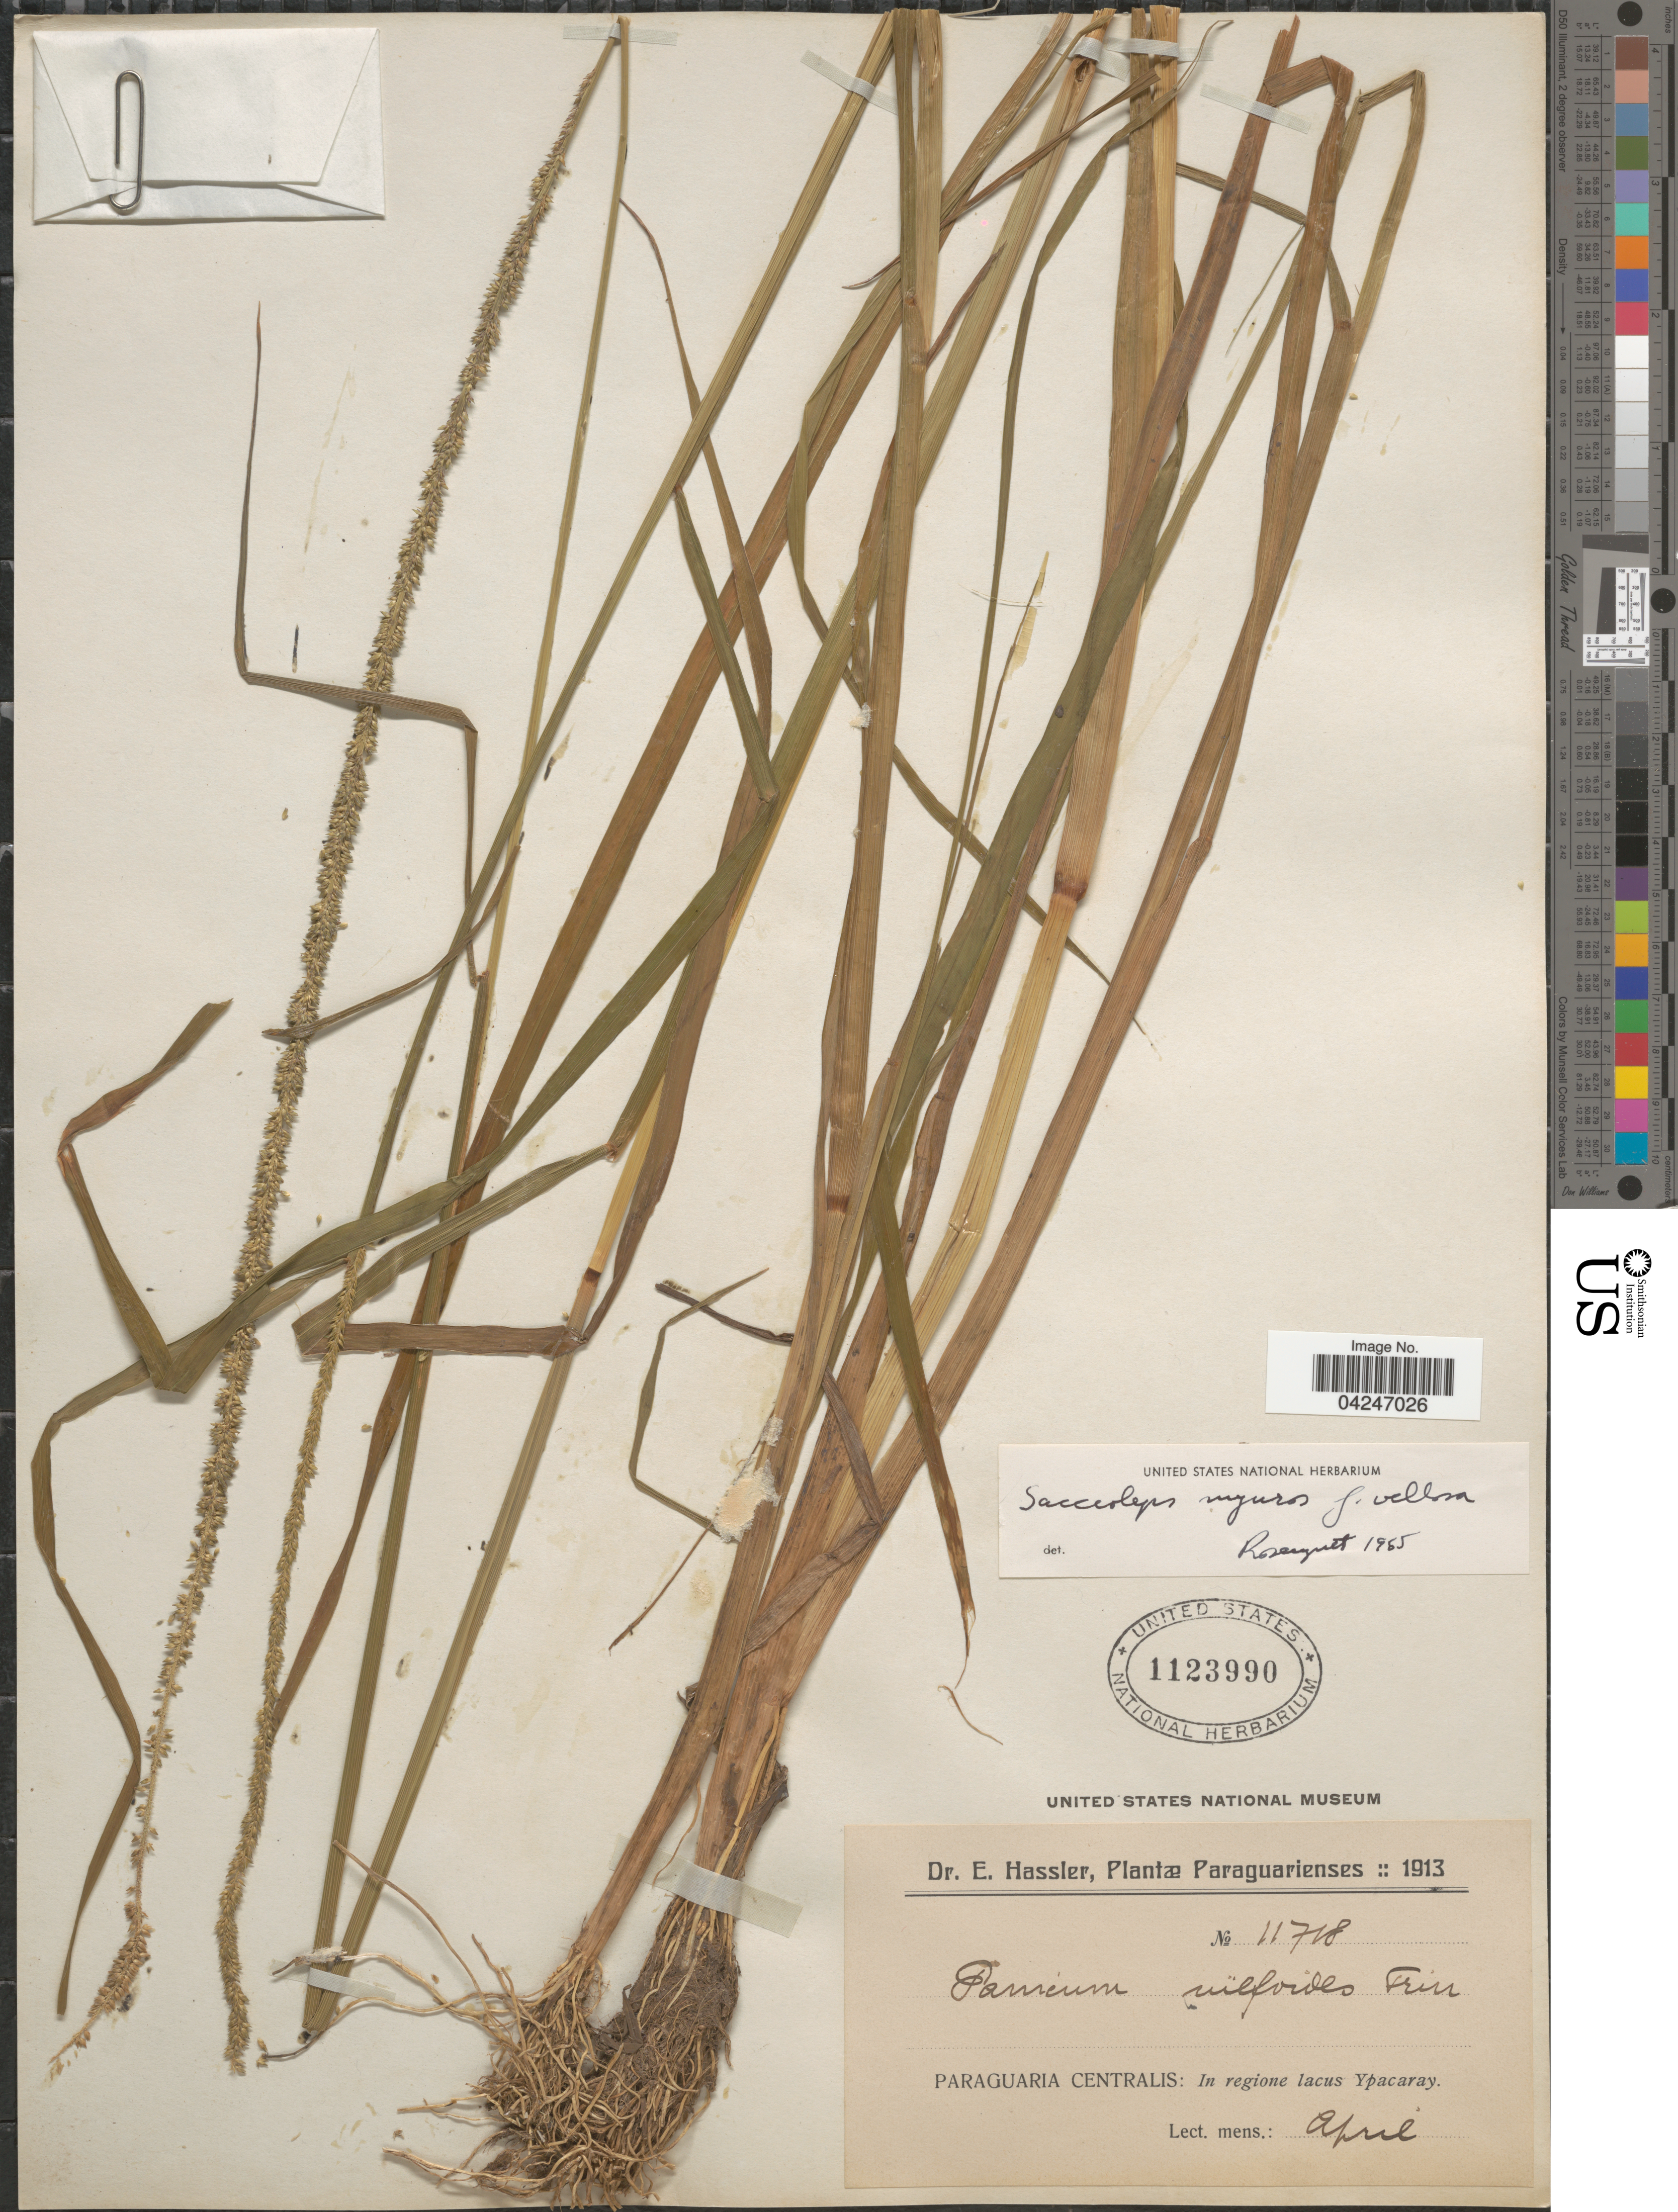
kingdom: Plantae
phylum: Tracheophyta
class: Liliopsida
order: Poales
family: Poaceae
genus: Sacciolepis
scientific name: Sacciolepis myuros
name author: (Lam.) Chase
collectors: E. Hassler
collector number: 11718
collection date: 1913-04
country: Paraguay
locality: Paraguaria Centralis: In regione lacus Ypacaray.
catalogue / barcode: US 1123990